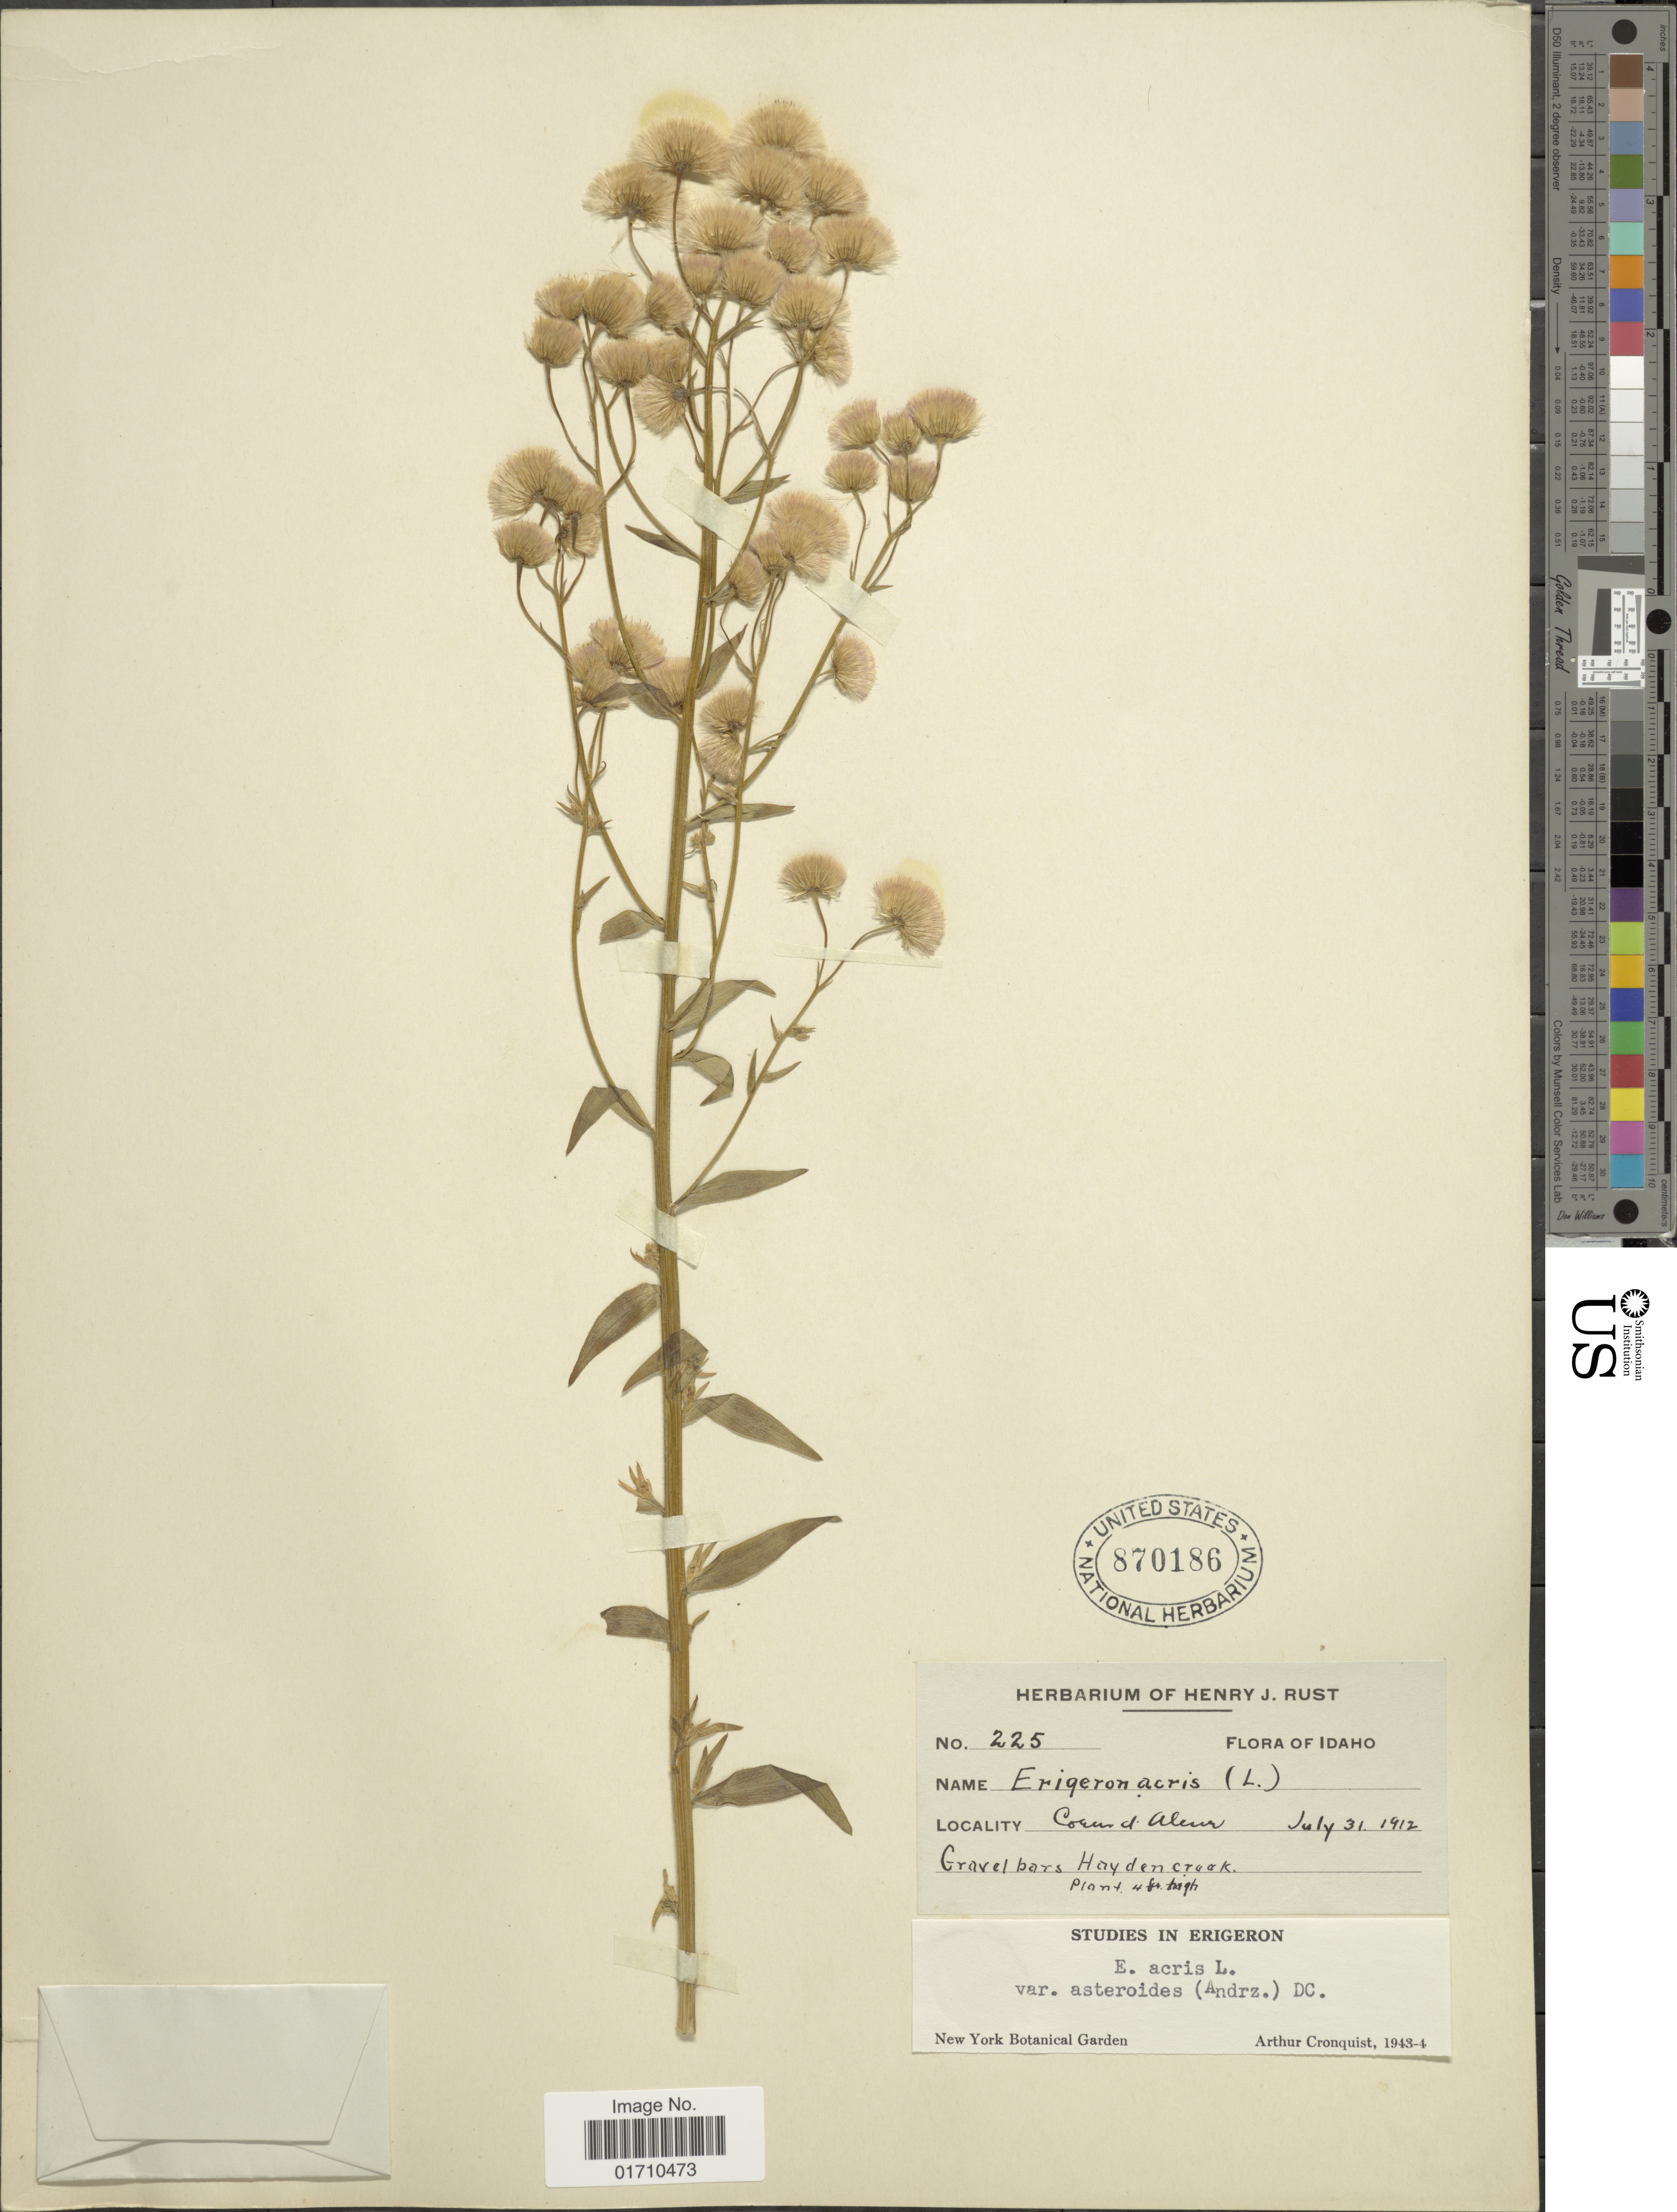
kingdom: Plantae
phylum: Tracheophyta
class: Magnoliopsida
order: Asterales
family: Asteraceae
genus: Erigeron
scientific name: Erigeron acris var. asteroides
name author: (Andrz.) DC.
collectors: ex herb. Henry J. Rust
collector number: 225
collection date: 1912-07-31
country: United States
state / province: Idaho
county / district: Kootenai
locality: Coeur d'Alene, Gravel bars Hayden creek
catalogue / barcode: US 870186